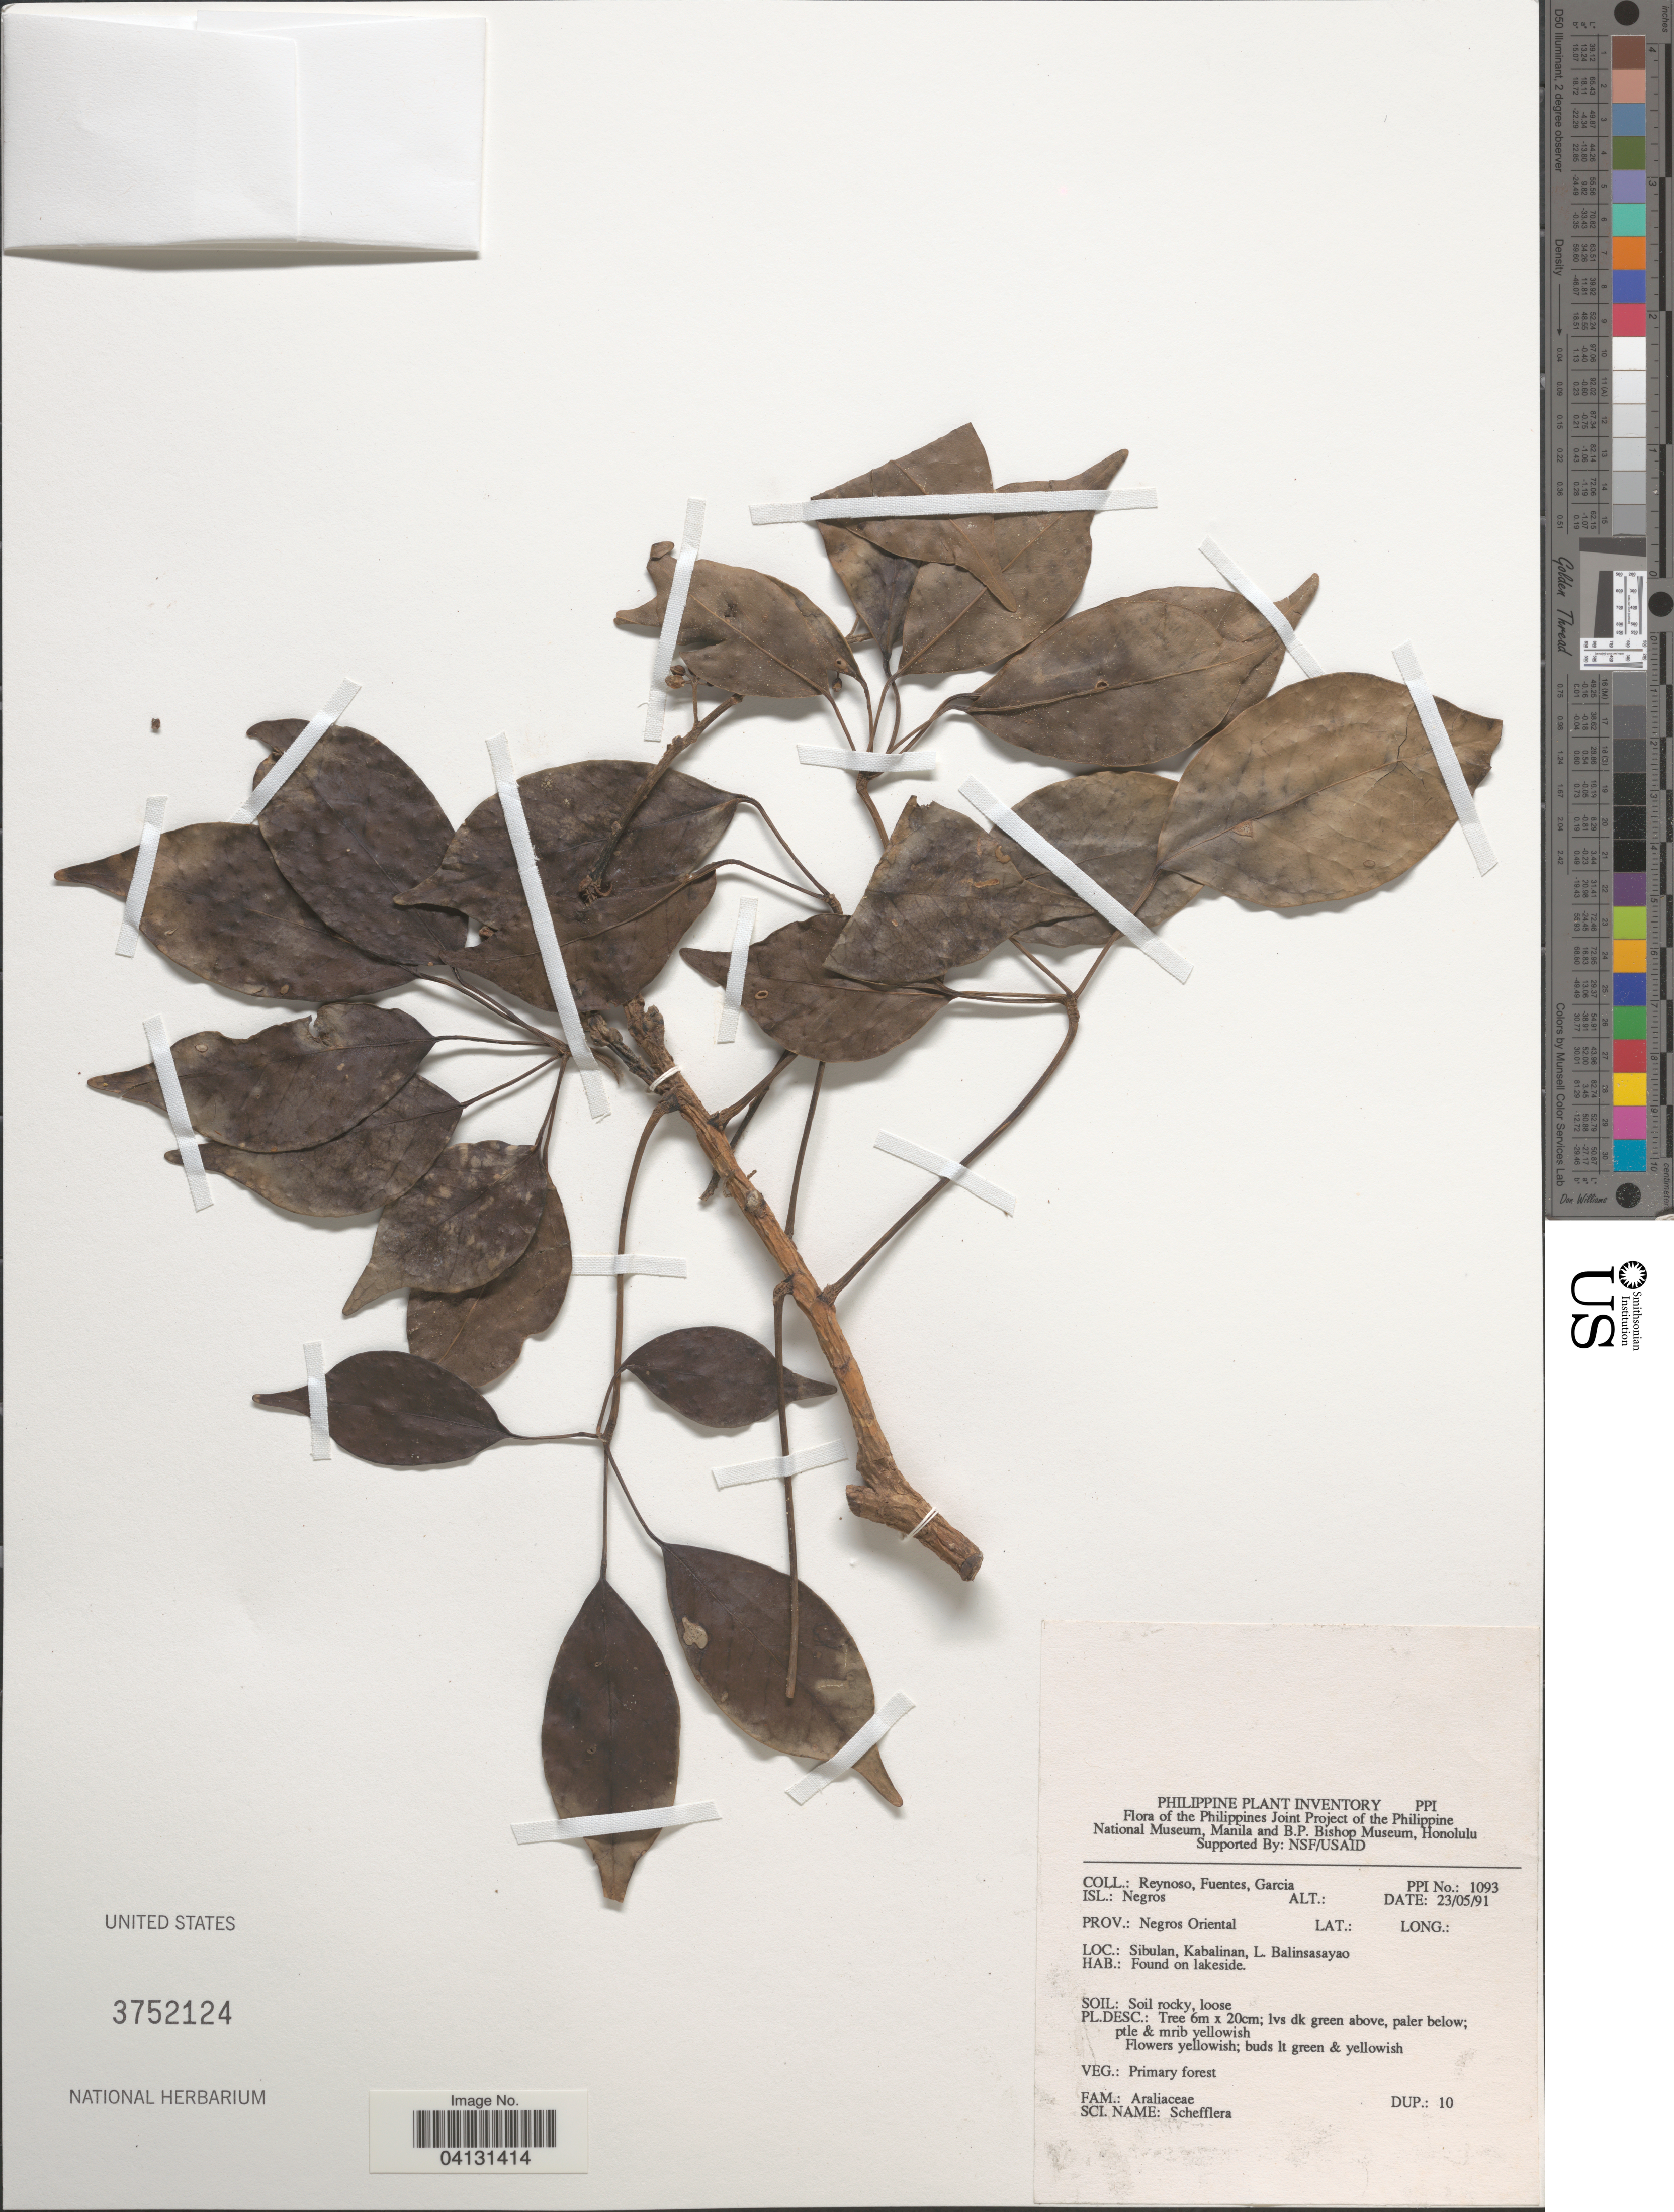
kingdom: Plantae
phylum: Tracheophyta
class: Magnoliopsida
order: Apiales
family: Araliaceae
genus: Schefflera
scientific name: Schefflera sp.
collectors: E. Reynoso, -. Fuentes & H. Garcia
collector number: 1093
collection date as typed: Transcribed d/m/y: 23/5/91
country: Philippines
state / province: Central Visayas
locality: Isl.: Negros. Prov.: Negros Oriental. Sibulan, Kabalinan, L. Balinsasayao.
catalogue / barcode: US 3752124